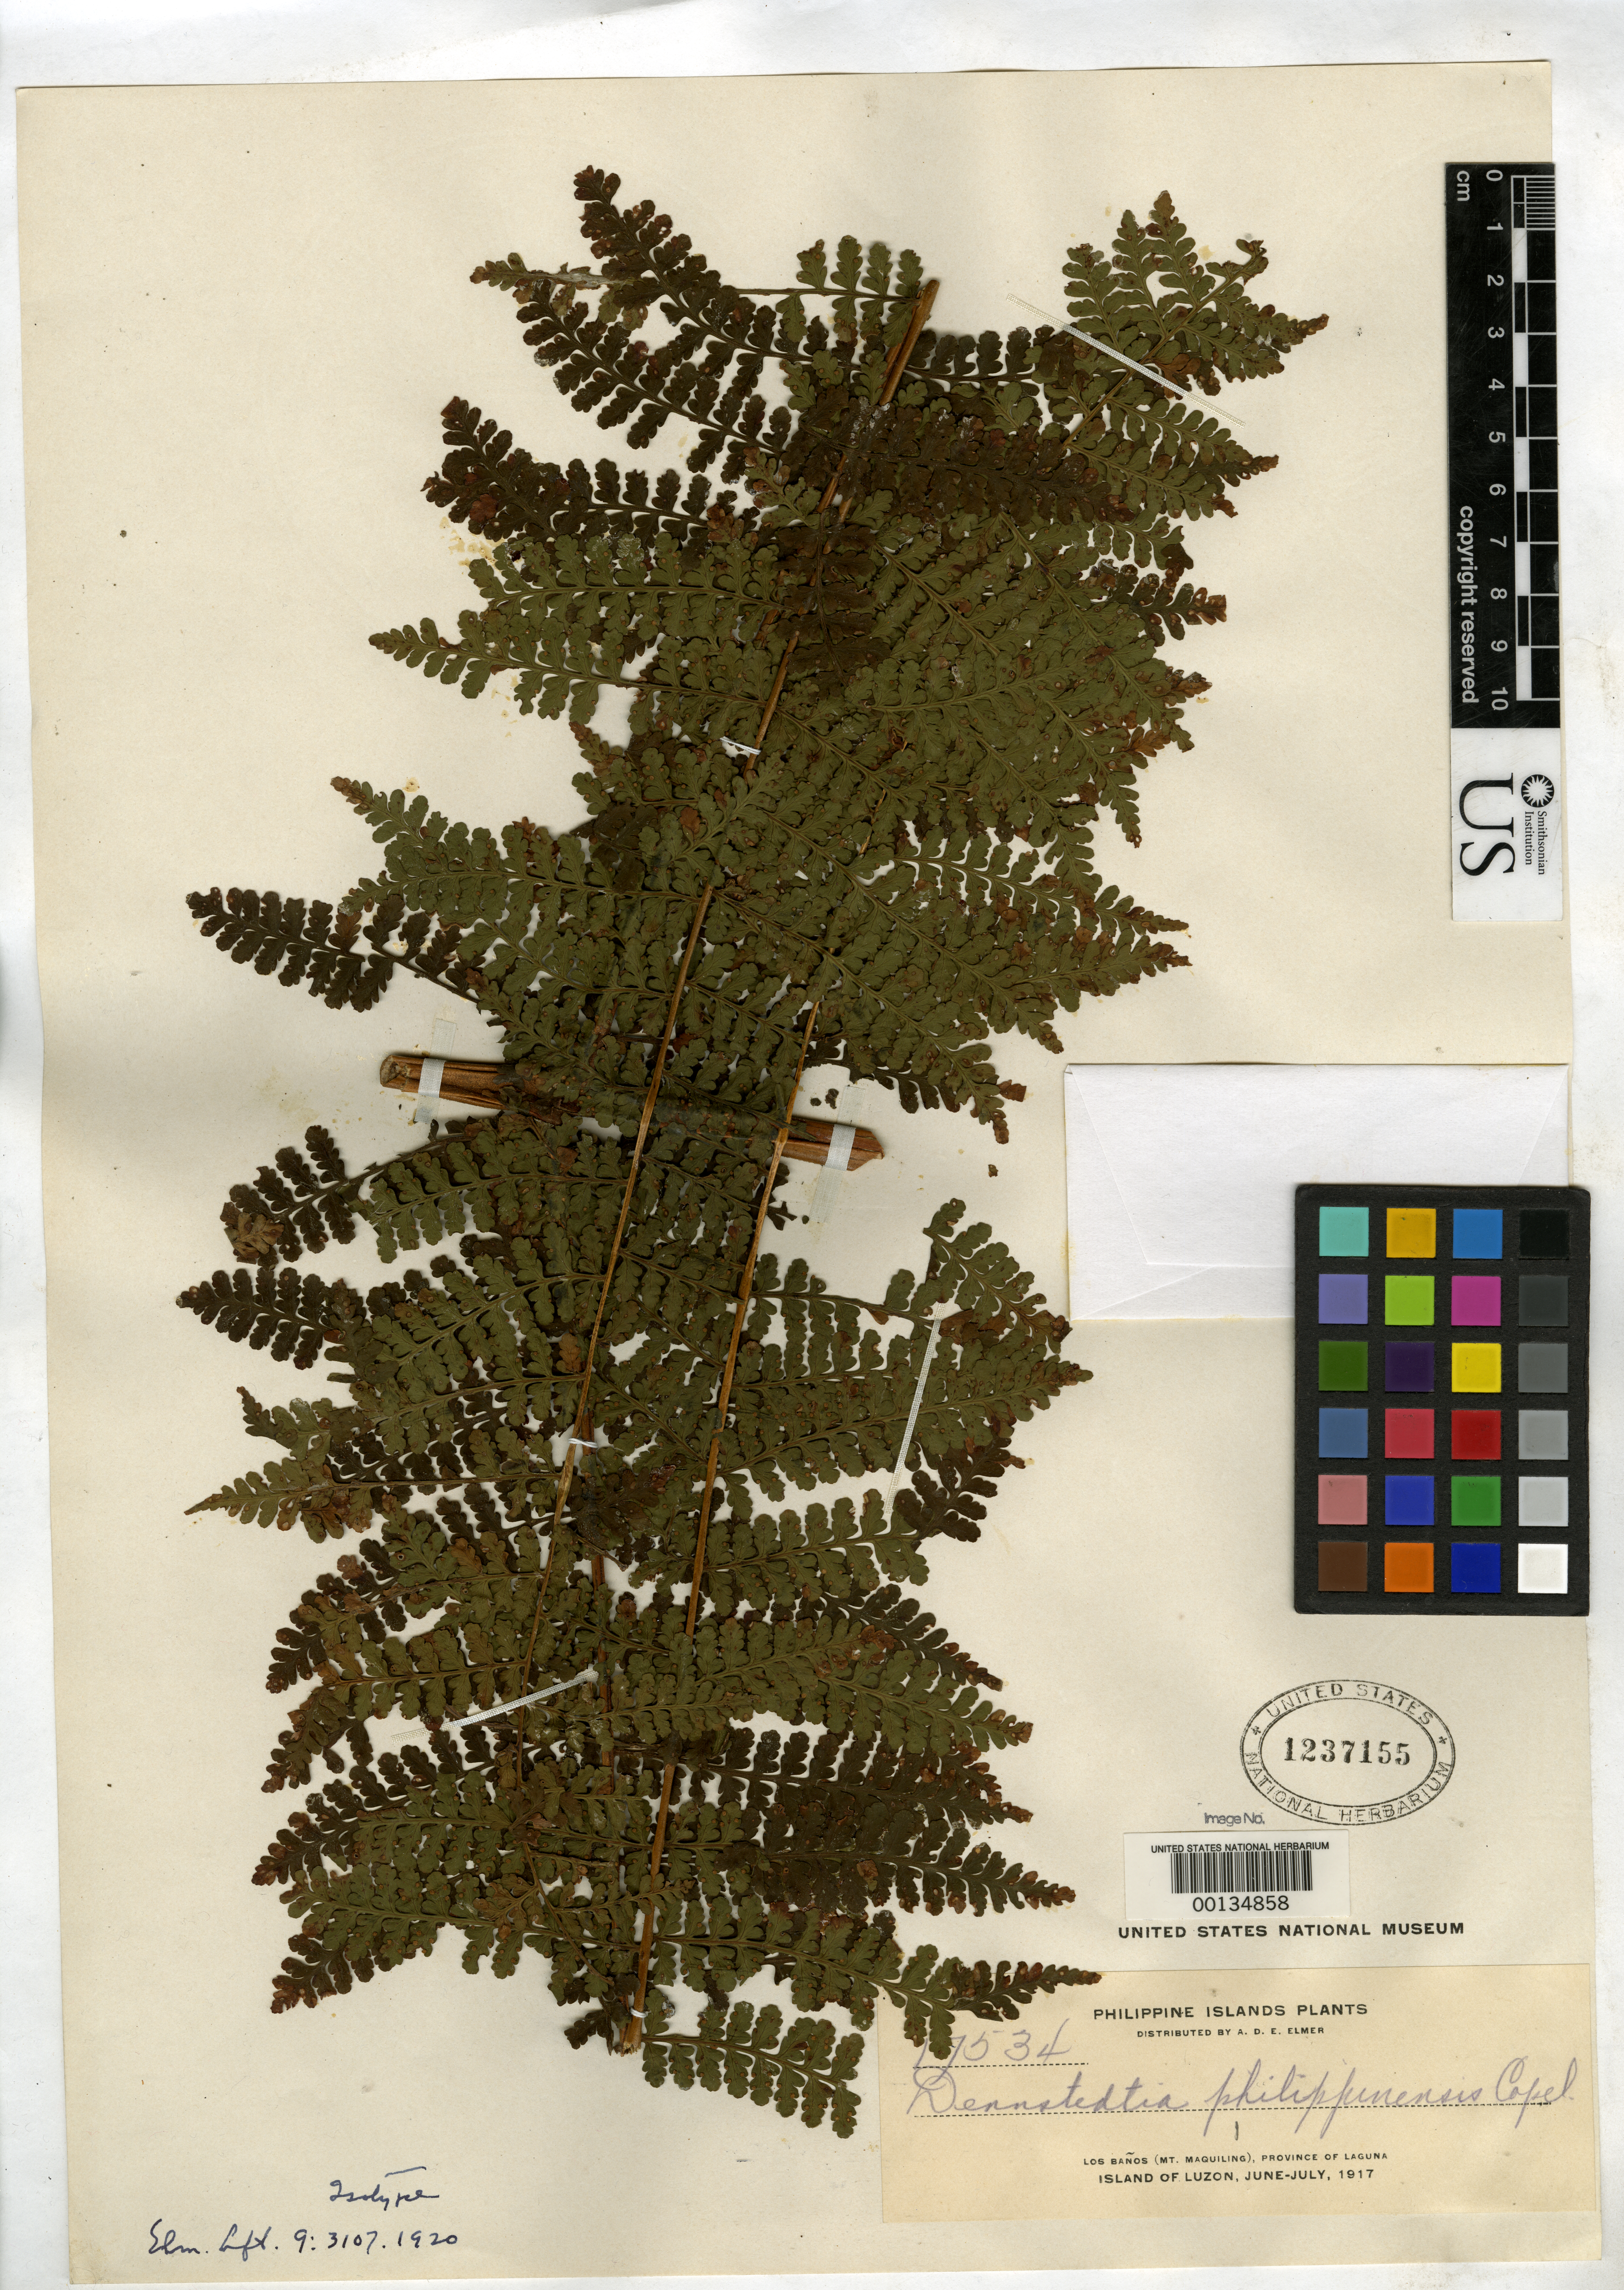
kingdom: Plantae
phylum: Tracheophyta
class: Polypodiopsida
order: Polypodiales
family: Dennstaedtiaceae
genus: Dennstaedtia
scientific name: Dennstaedtia philippensis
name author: Copel. in Elmer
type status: Isotype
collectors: A. D. E. Elmer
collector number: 17534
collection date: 1917-06/1917-07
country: Philippines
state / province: Calabarzon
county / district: Laguna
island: Luzon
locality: Los Baños (Mt. Maquiling), Province of Laguna, Luzon.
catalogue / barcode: US 1237155